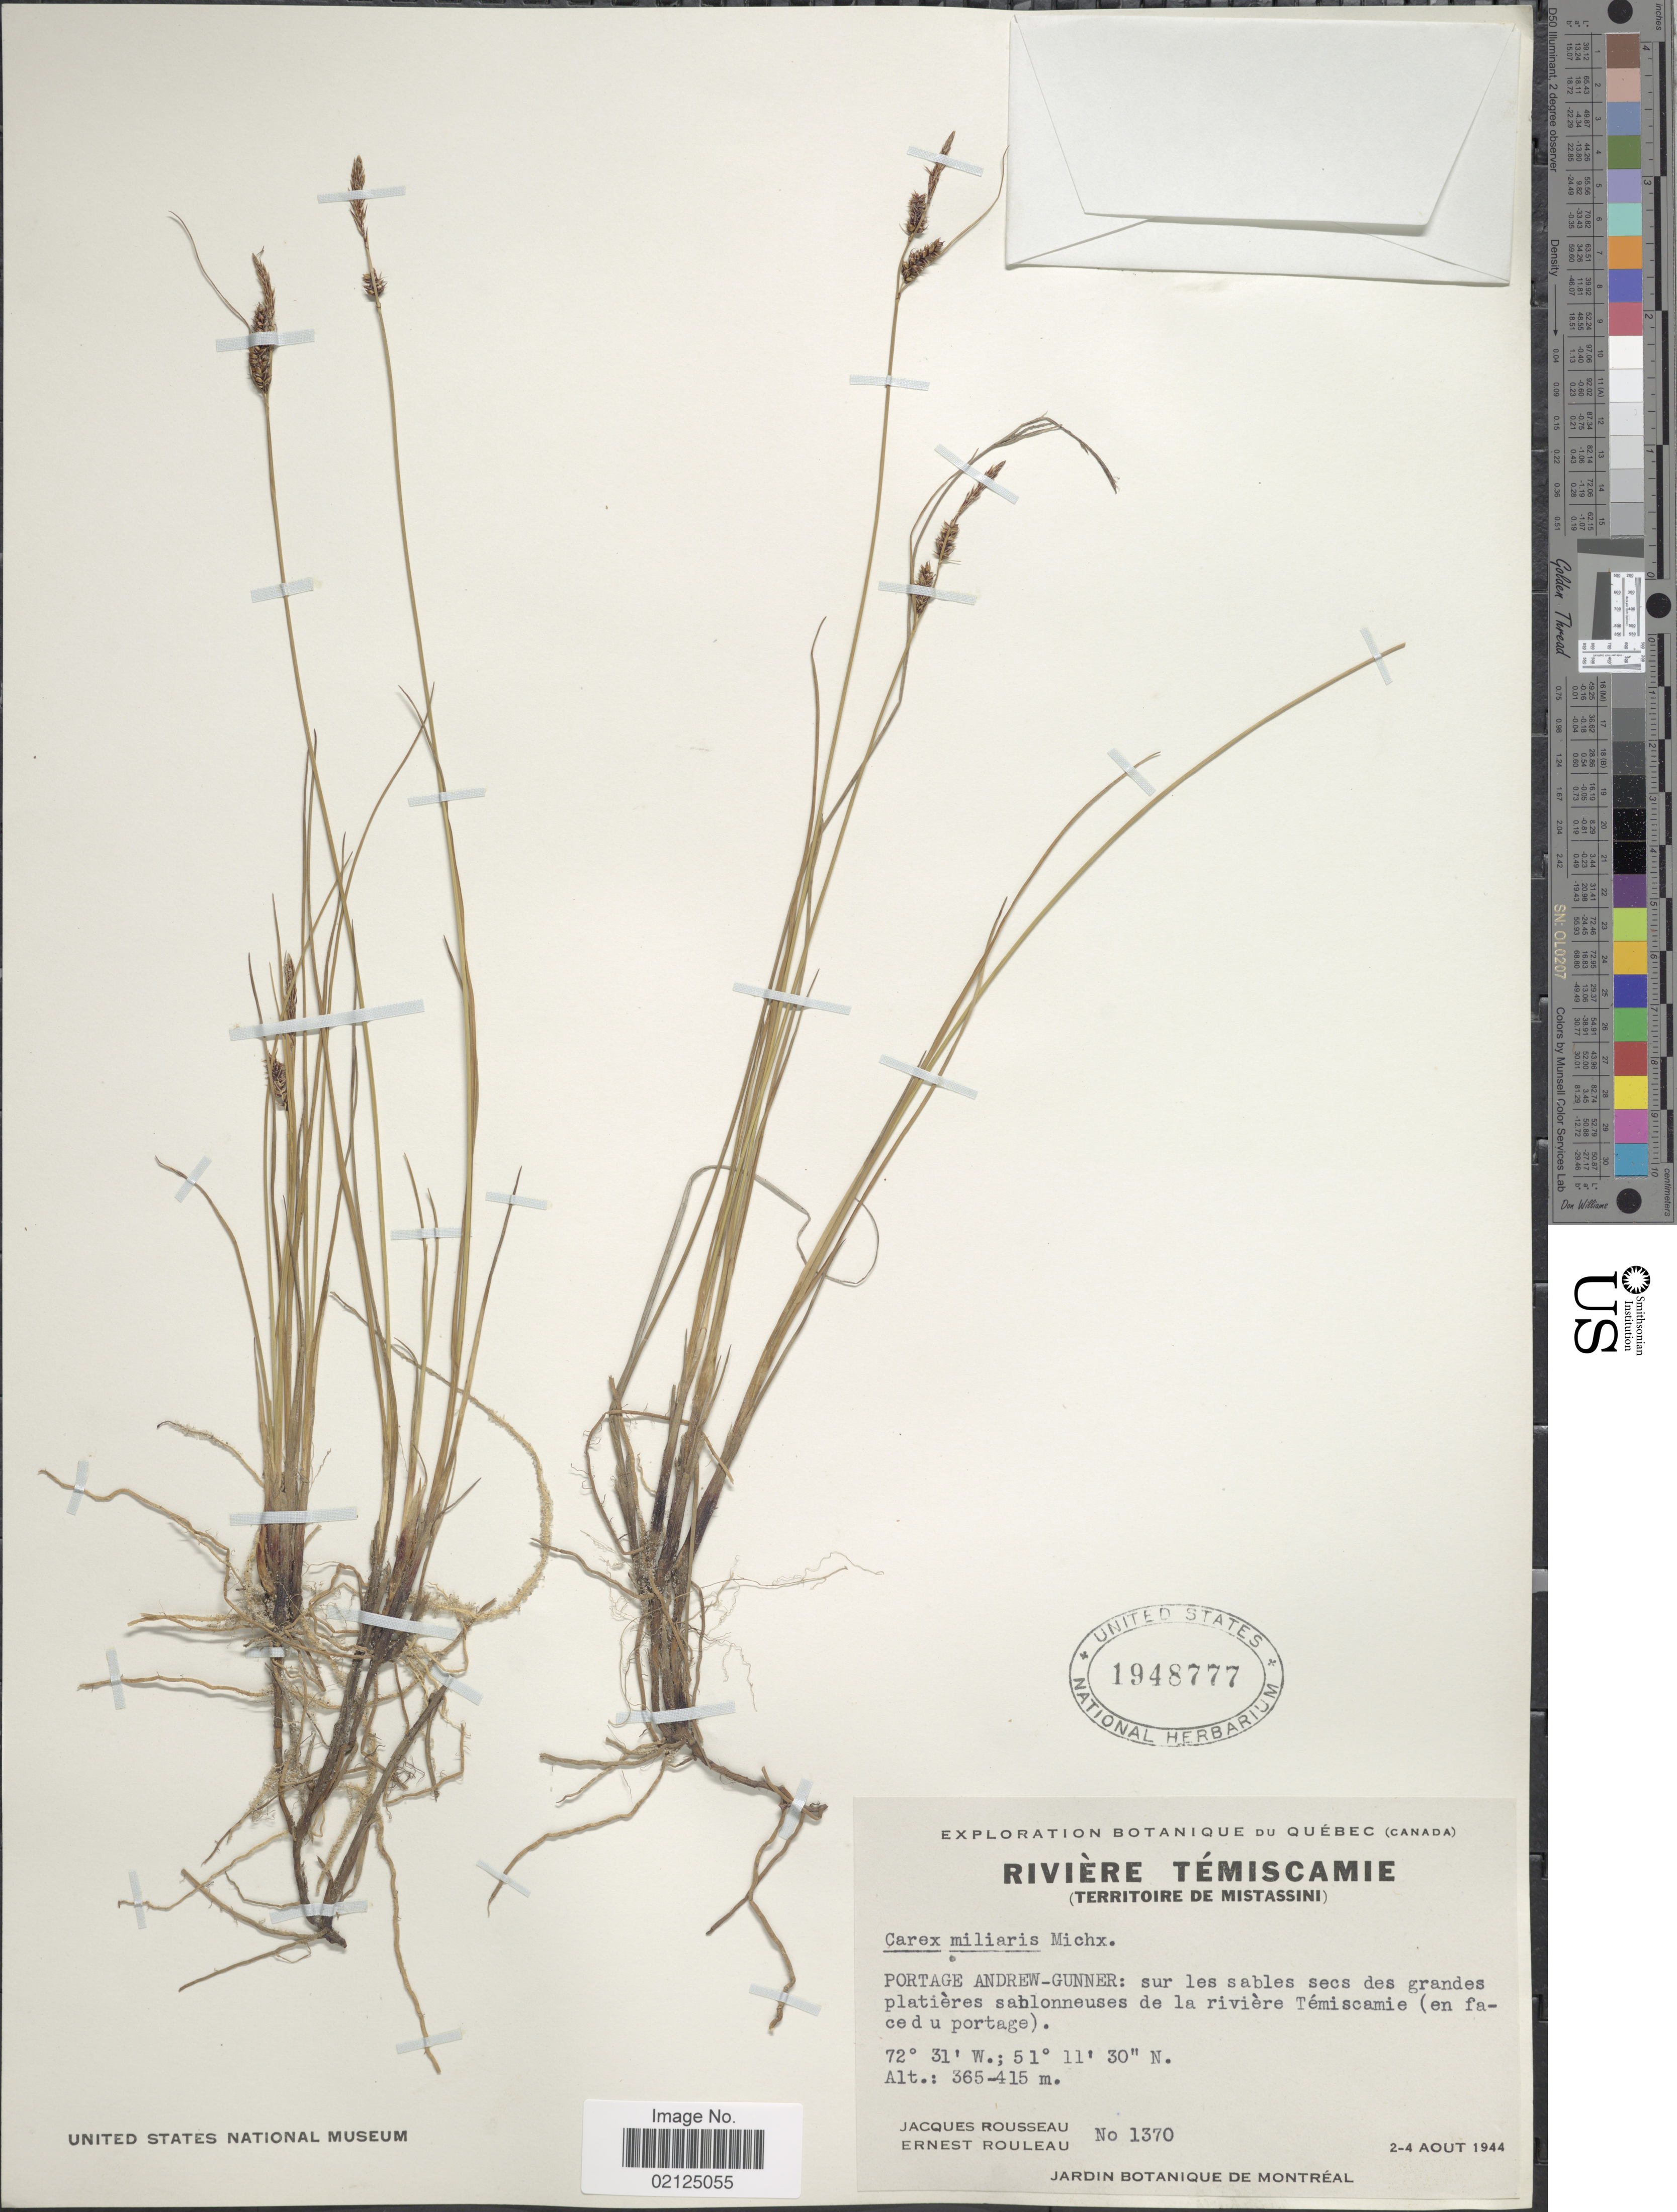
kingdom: Plantae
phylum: Tracheophyta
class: Liliopsida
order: Poales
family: Cyperaceae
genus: Carex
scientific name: Carex miliaris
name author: Michx.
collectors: J. Rousseau, J. Rousseau & J. Rouleau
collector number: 1370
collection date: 1944-08-02/1944-08-04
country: Canada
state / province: Quebec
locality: Riviere Temiscamie, (Territoire de Mistassini) Portage Andrew-Gunner: sablonneuses de la riviere Temiscamie (en face d u portage)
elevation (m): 365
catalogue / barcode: US 1948777